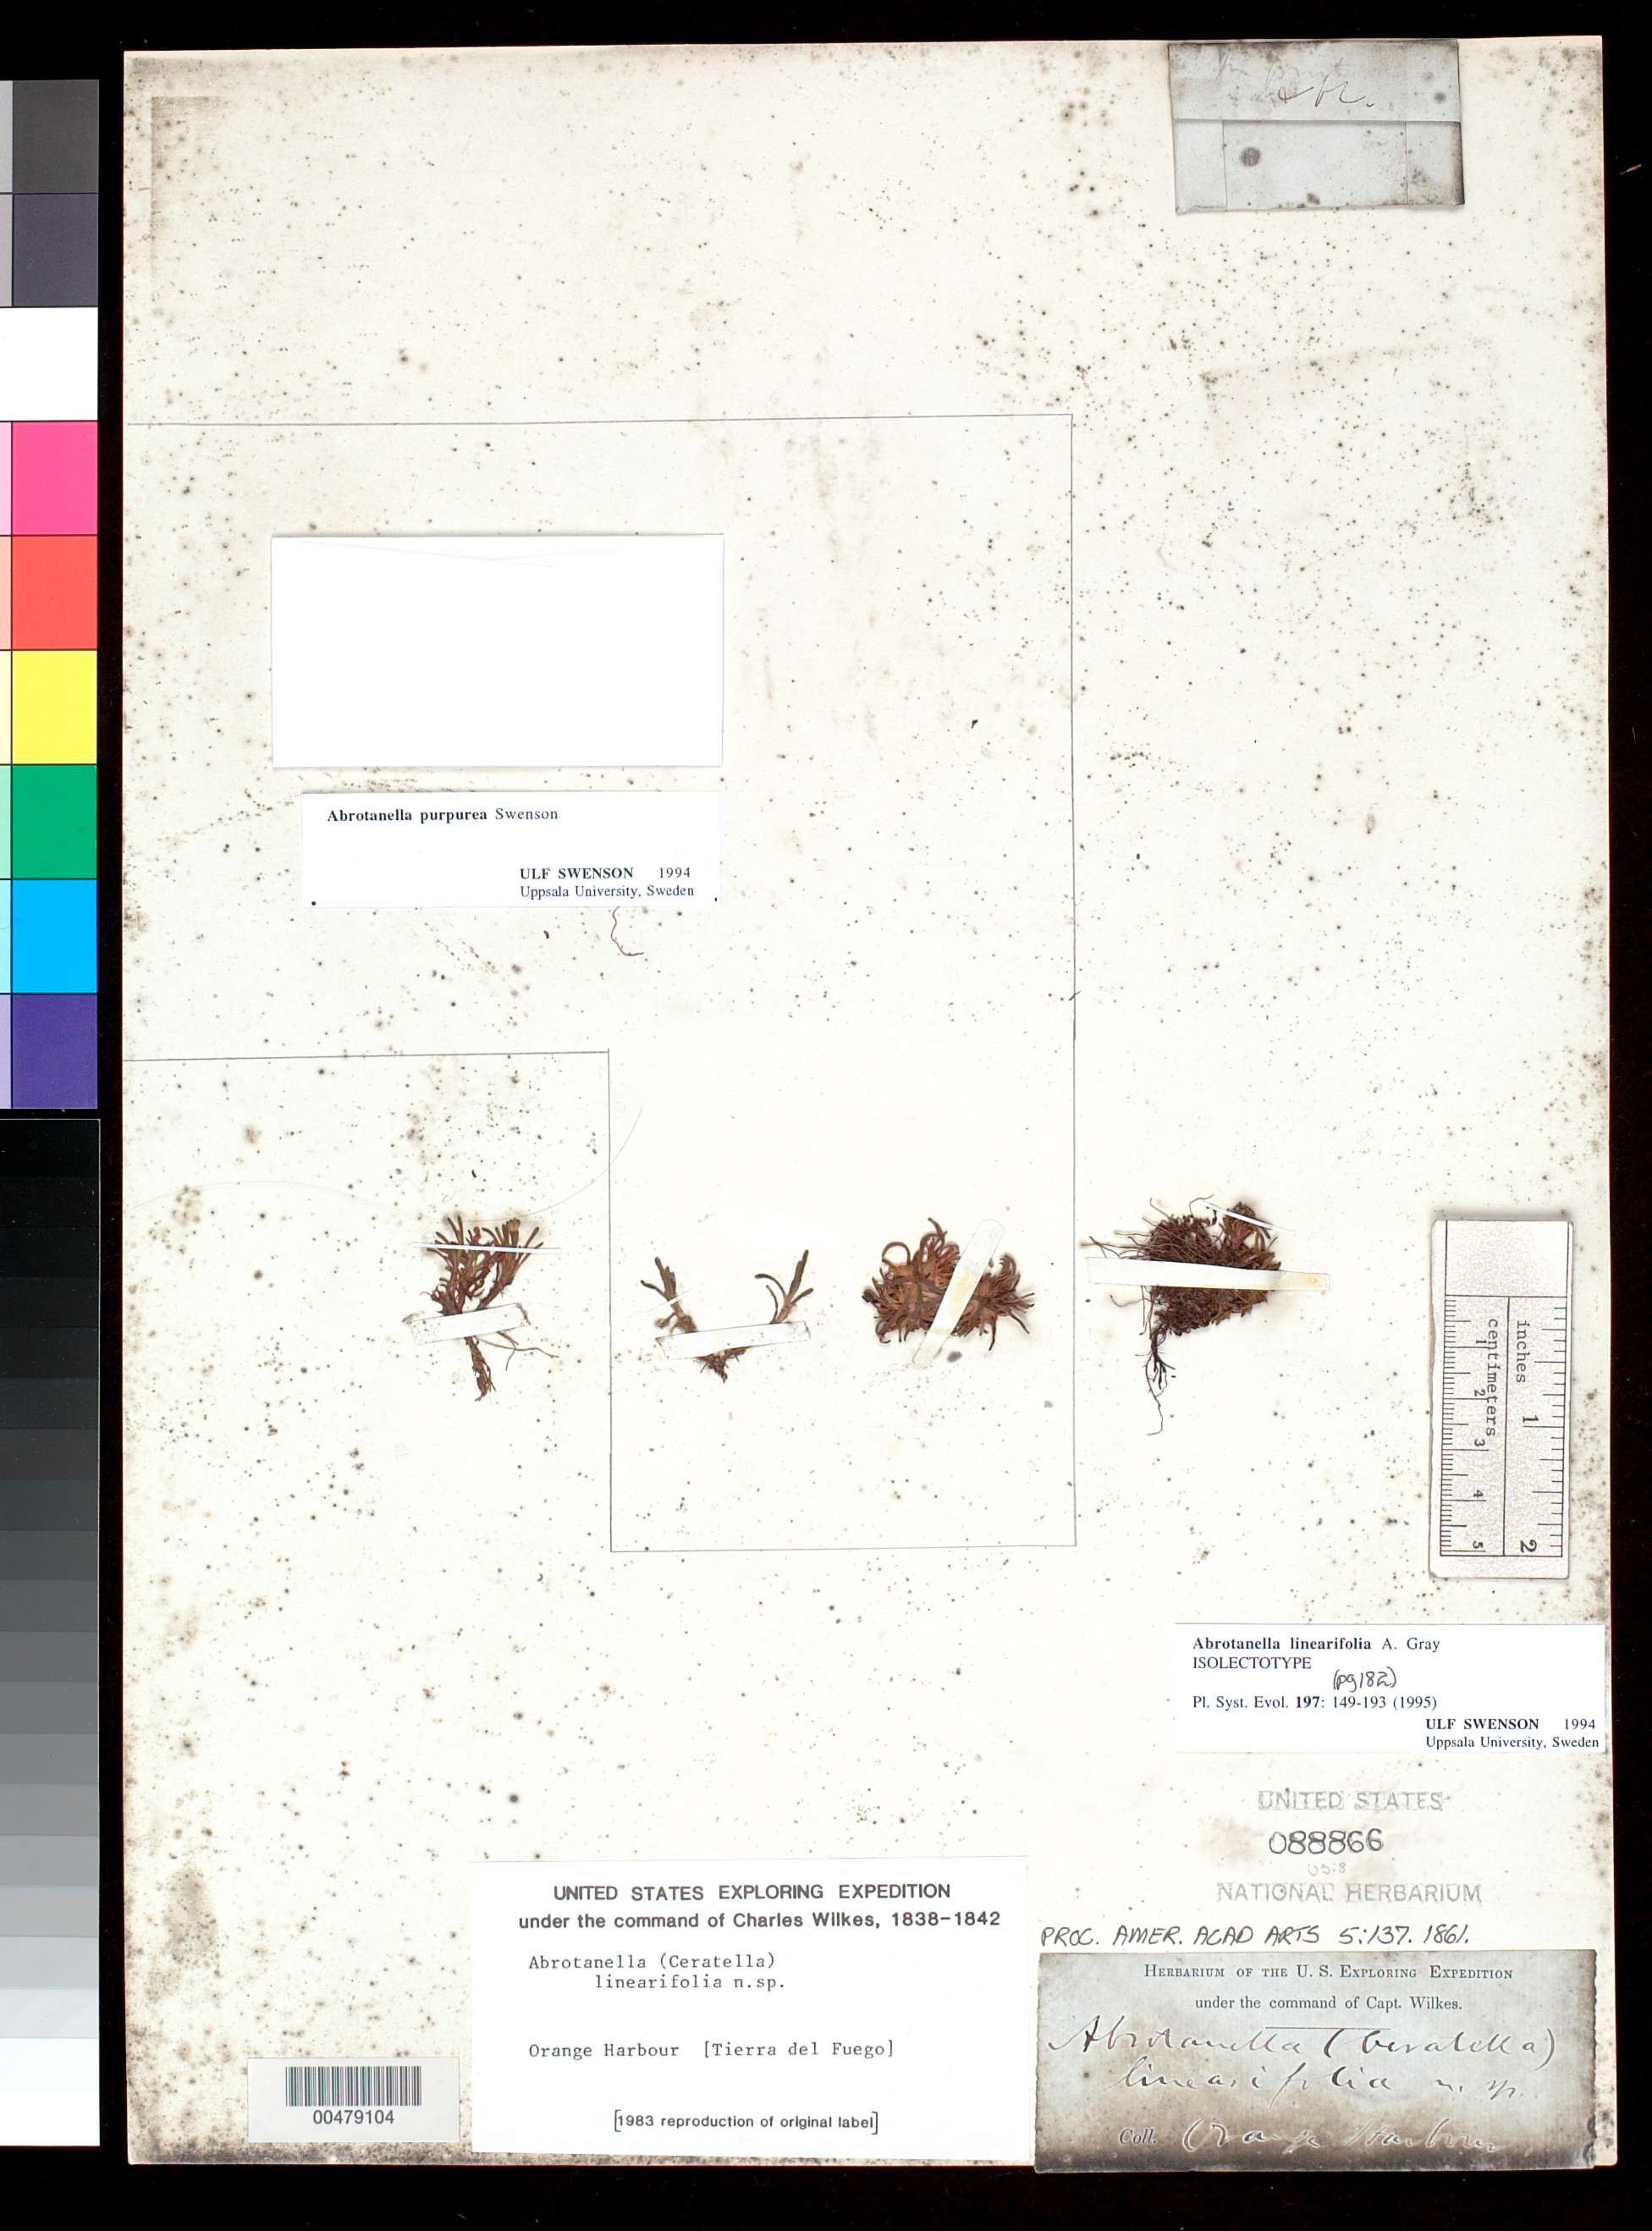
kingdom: Plantae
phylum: Tracheophyta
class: Magnoliopsida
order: Asterales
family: Asteraceae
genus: Abrotanella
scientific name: Abrotanella linearifolia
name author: A. Gray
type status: Isolectotype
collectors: Wilkes Explor. Exped.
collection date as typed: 1838 to -- --- 1842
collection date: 1838/1842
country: Chile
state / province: Magallanes y de la Antártica Chilena (XII)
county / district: Tierra del Fuego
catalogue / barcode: US 88866